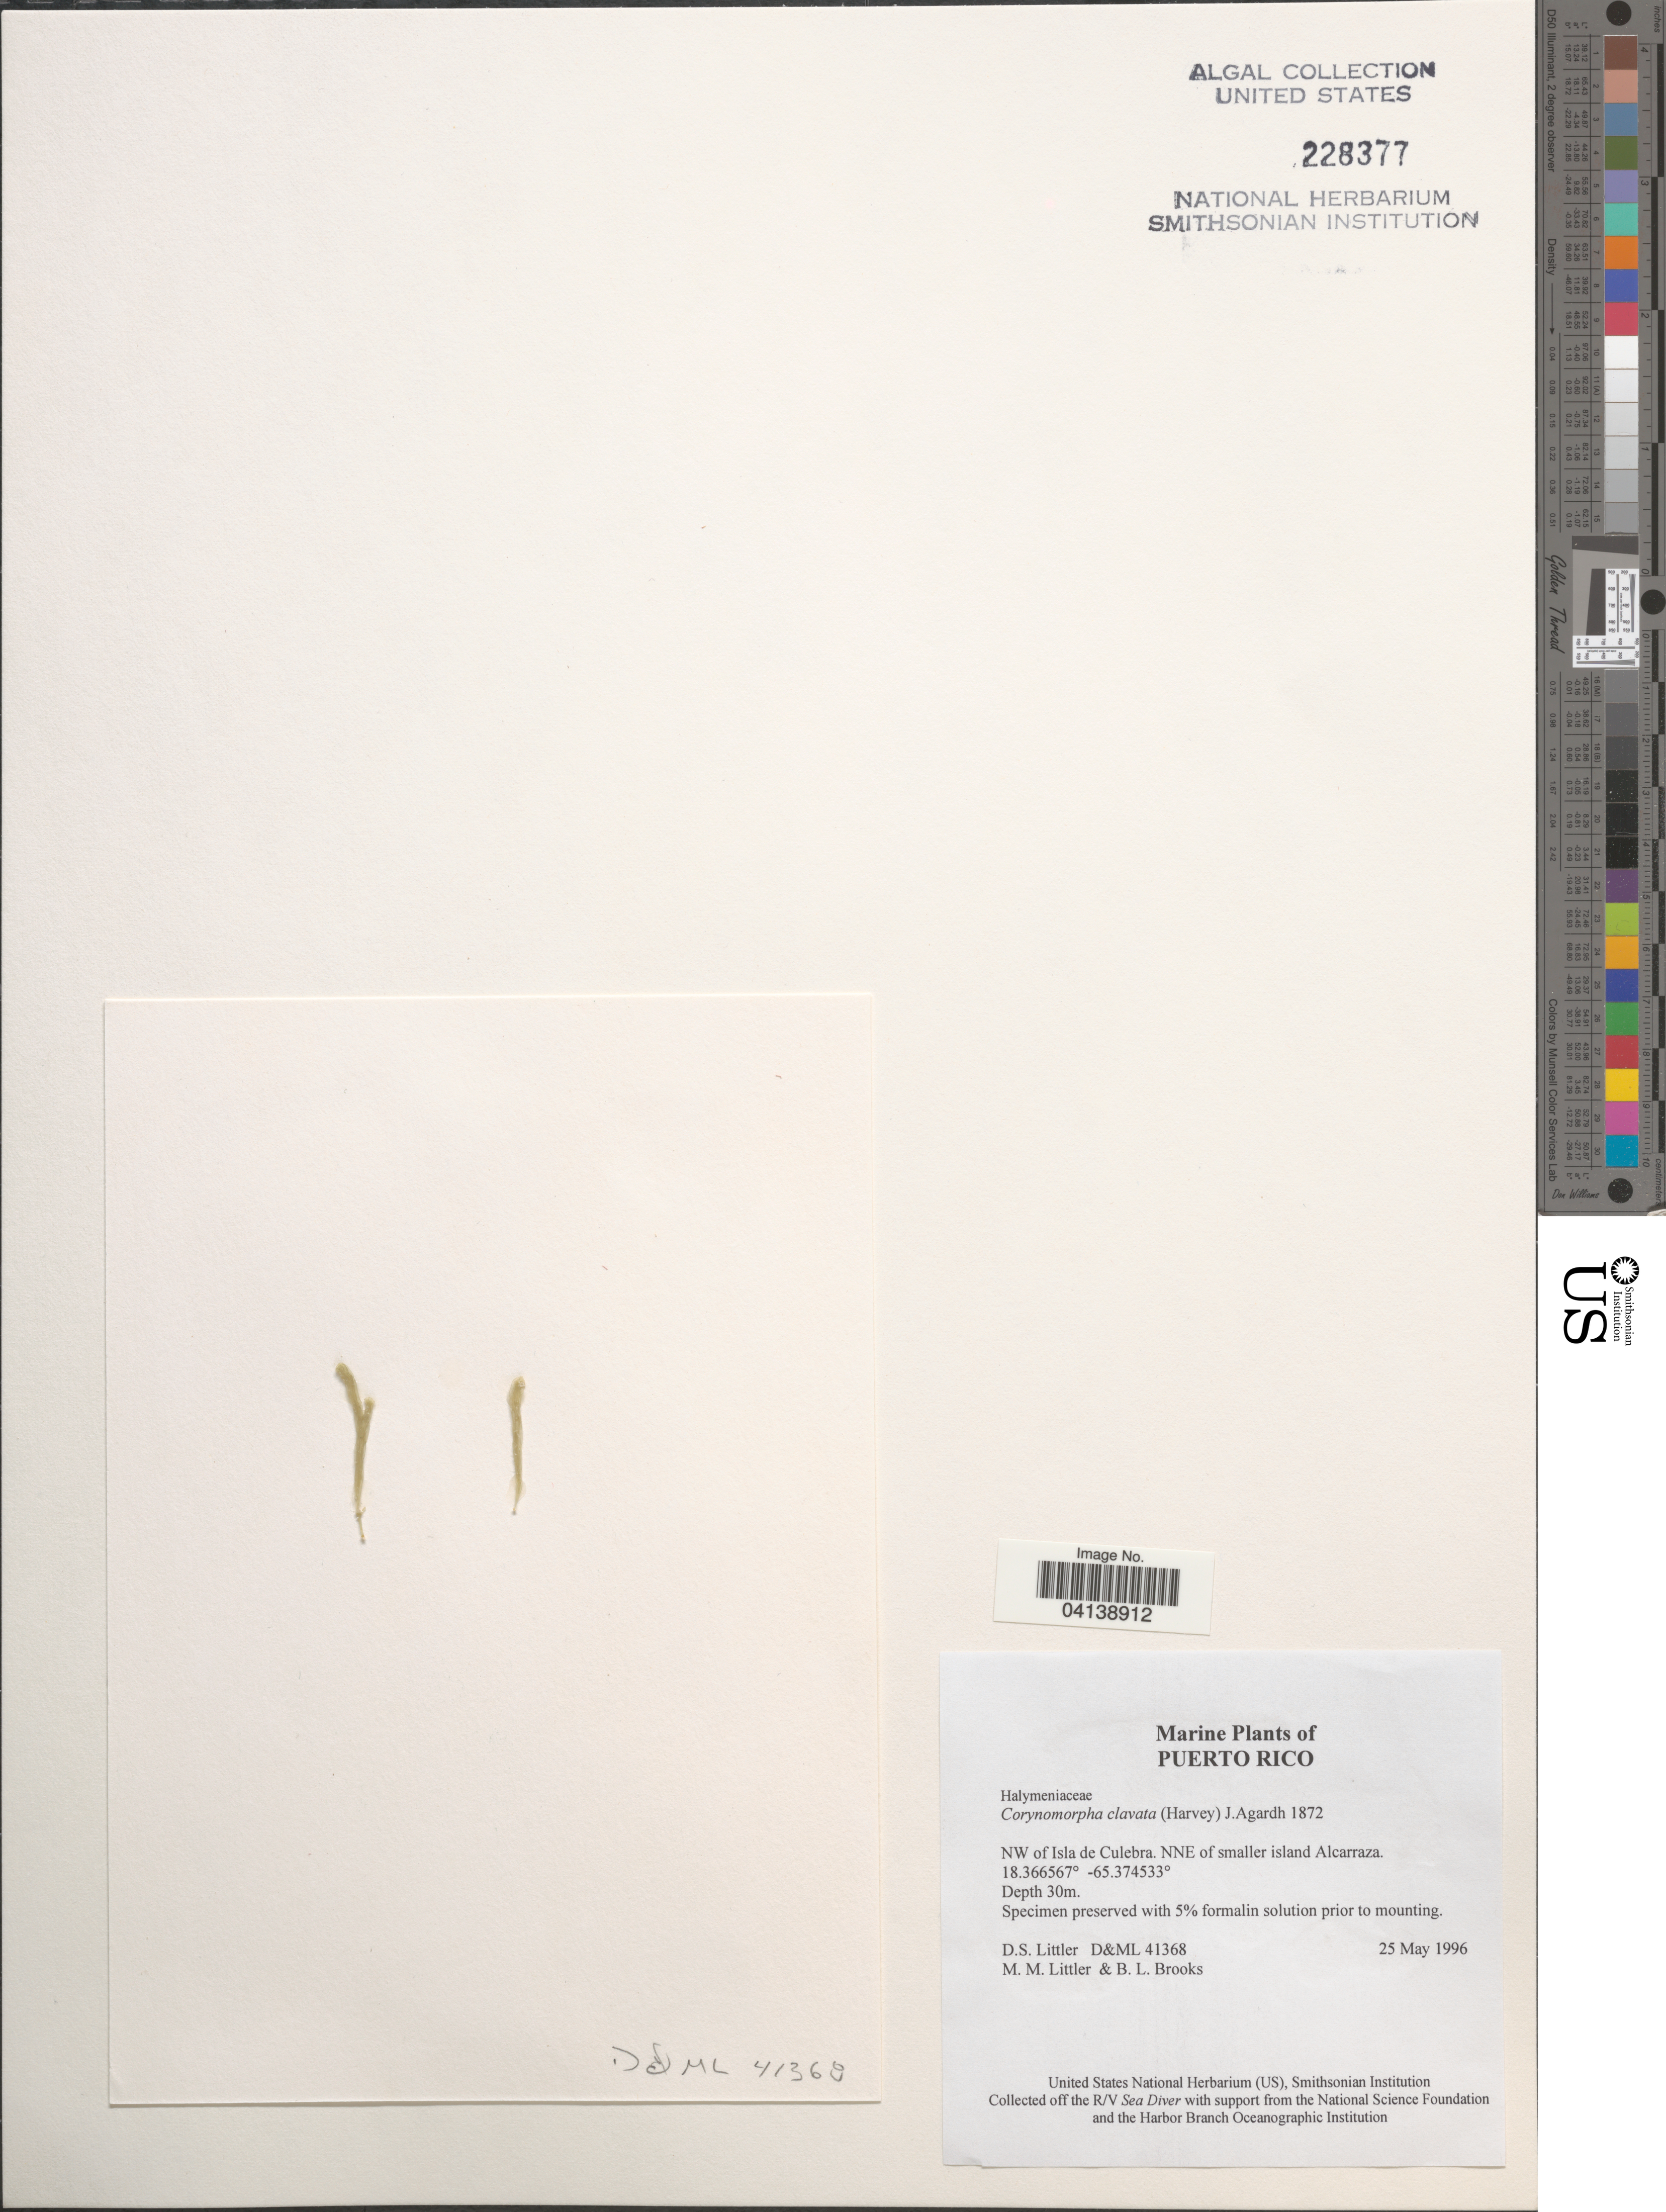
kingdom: Plantae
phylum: Rhodophyta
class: Florideophyceae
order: Halymeniales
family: Halymeniaceae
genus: Corynomorpha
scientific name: Corynomorpha clavata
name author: (Harv.) J. Agardh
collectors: D. S. Littler & B. Brooks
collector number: D&ML41368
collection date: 1996-05-25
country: Puerto Rico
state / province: Culebra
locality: NW of Isla de Culebra. NNE of smaller island Alcarraza.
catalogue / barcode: US 228377